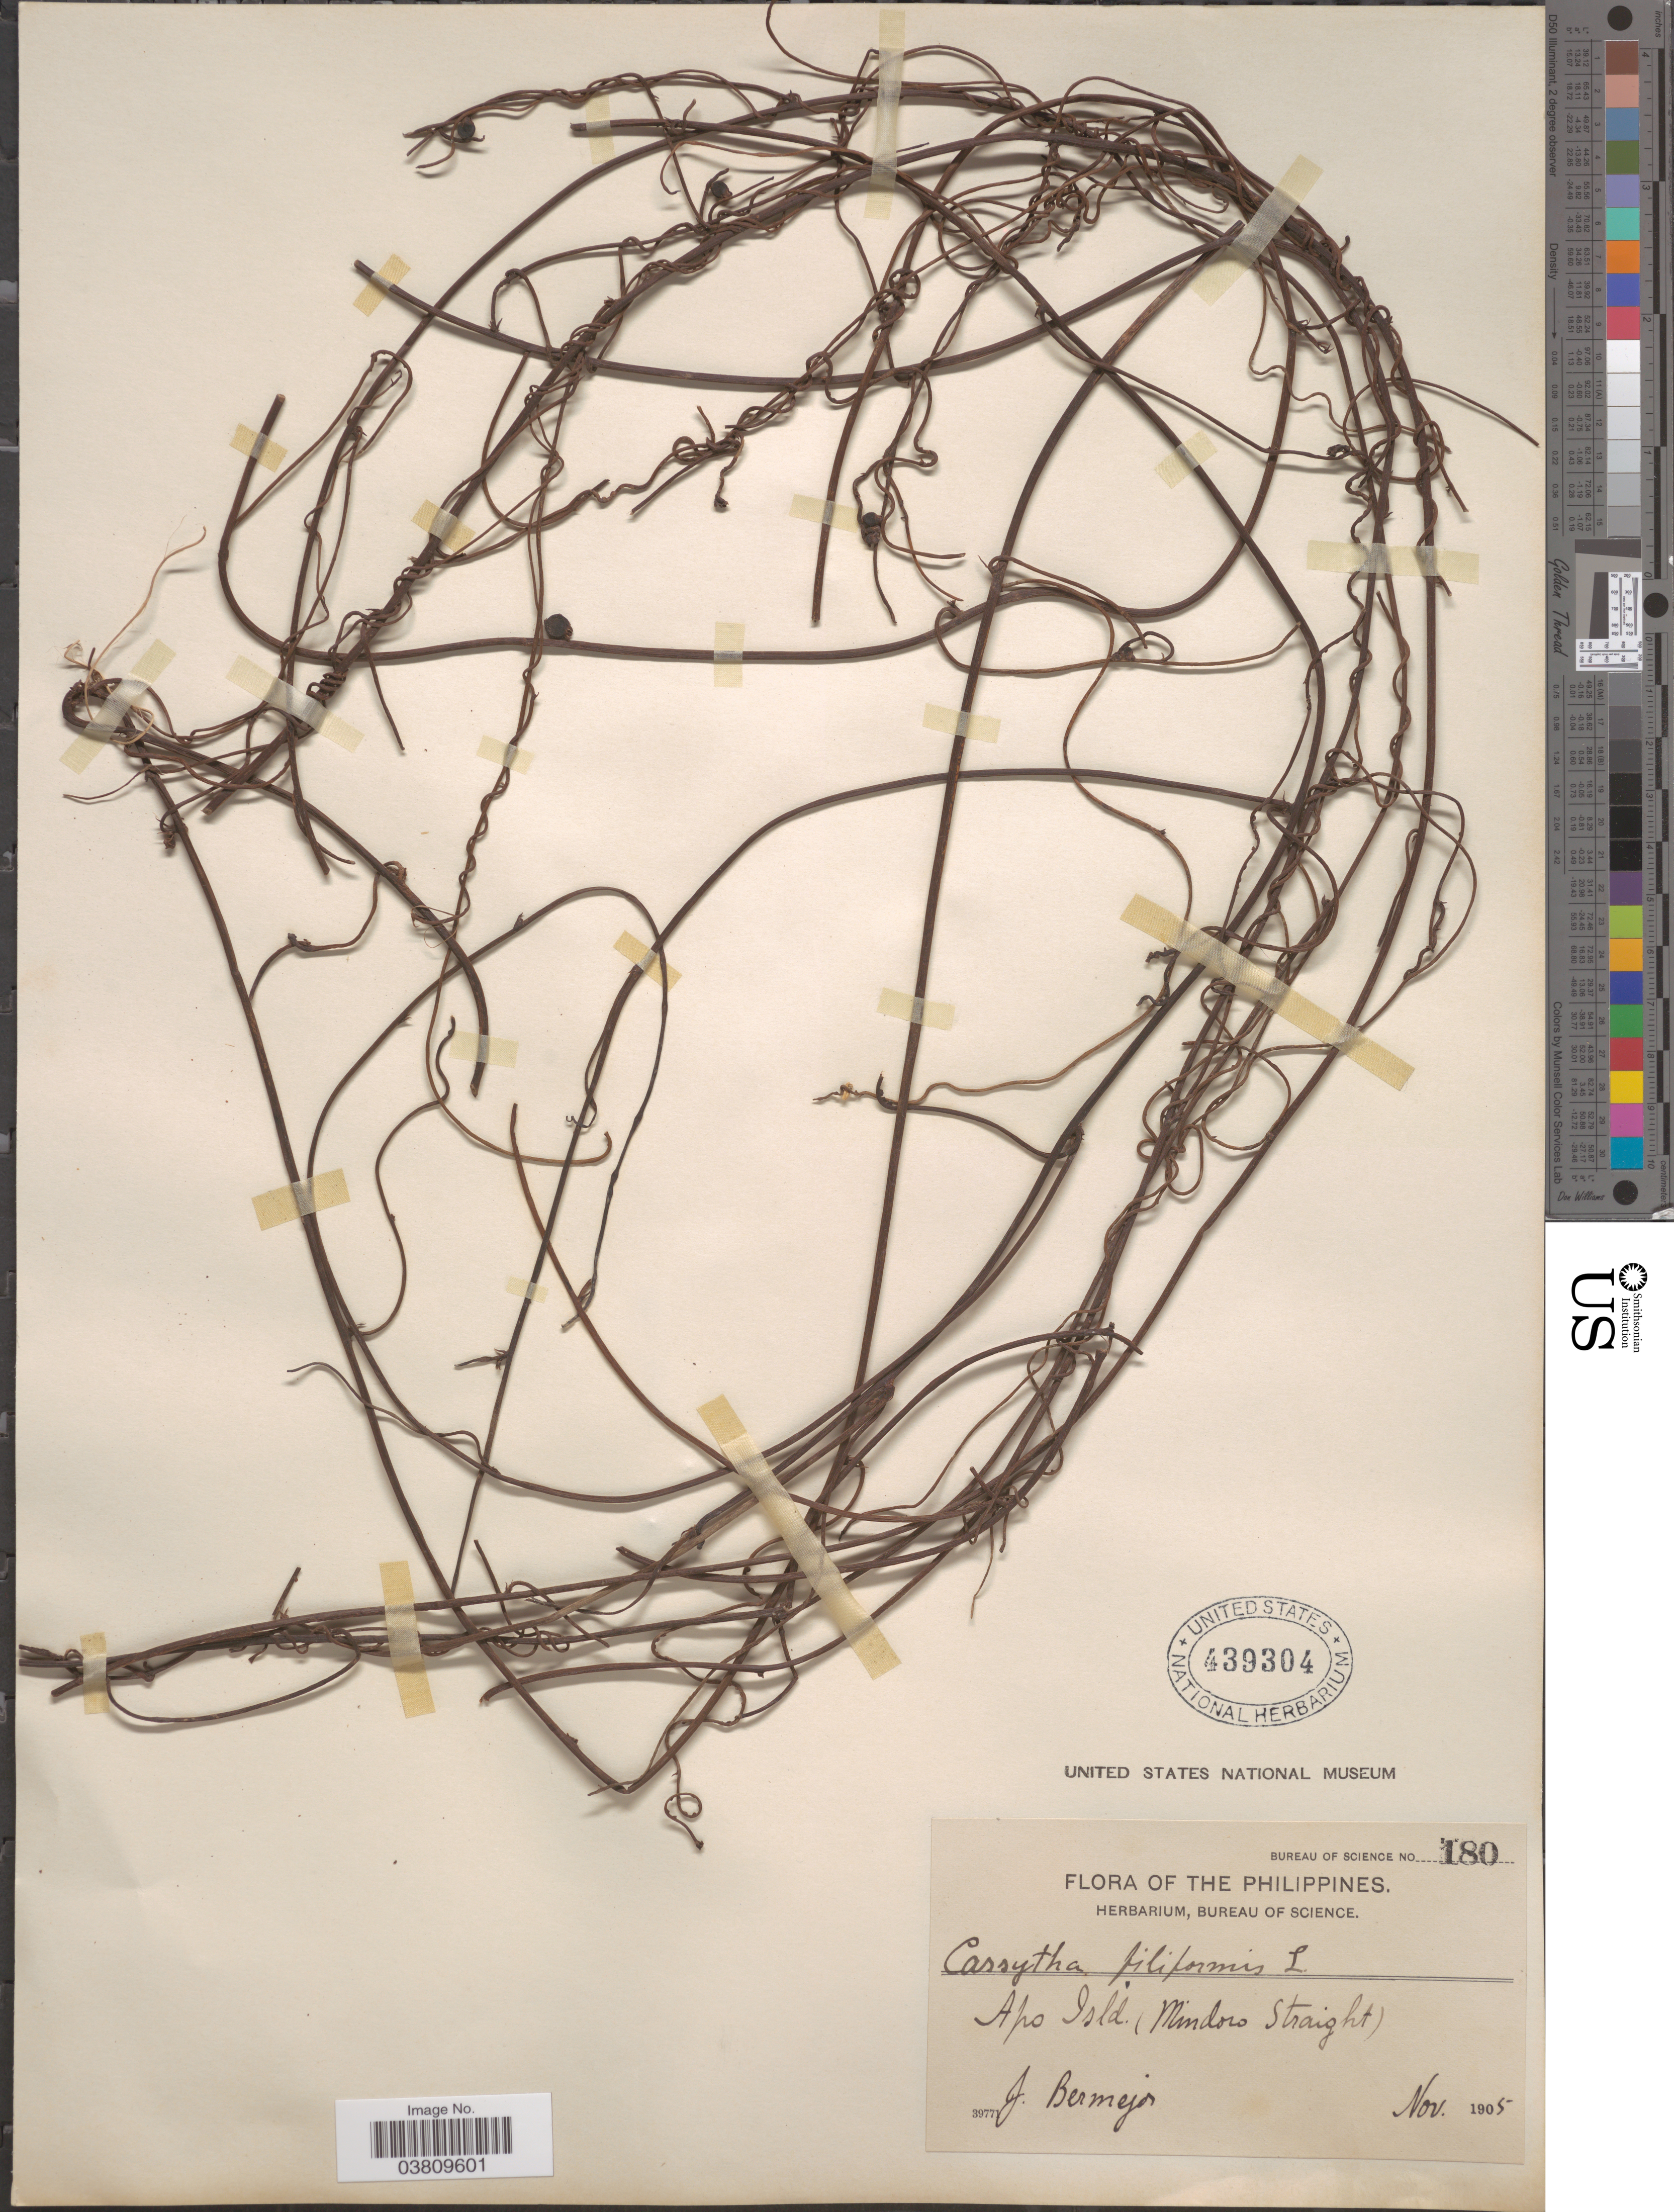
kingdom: Plantae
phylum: Tracheophyta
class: Magnoliopsida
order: Laurales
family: Lauraceae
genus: Cassytha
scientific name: Cassytha filiformis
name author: L.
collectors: J. Bermejos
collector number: Bureau of Science 180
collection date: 1905-11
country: Philippines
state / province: Mimaropa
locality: Apo Isld. (Mindoro Straight).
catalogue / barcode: US 439304